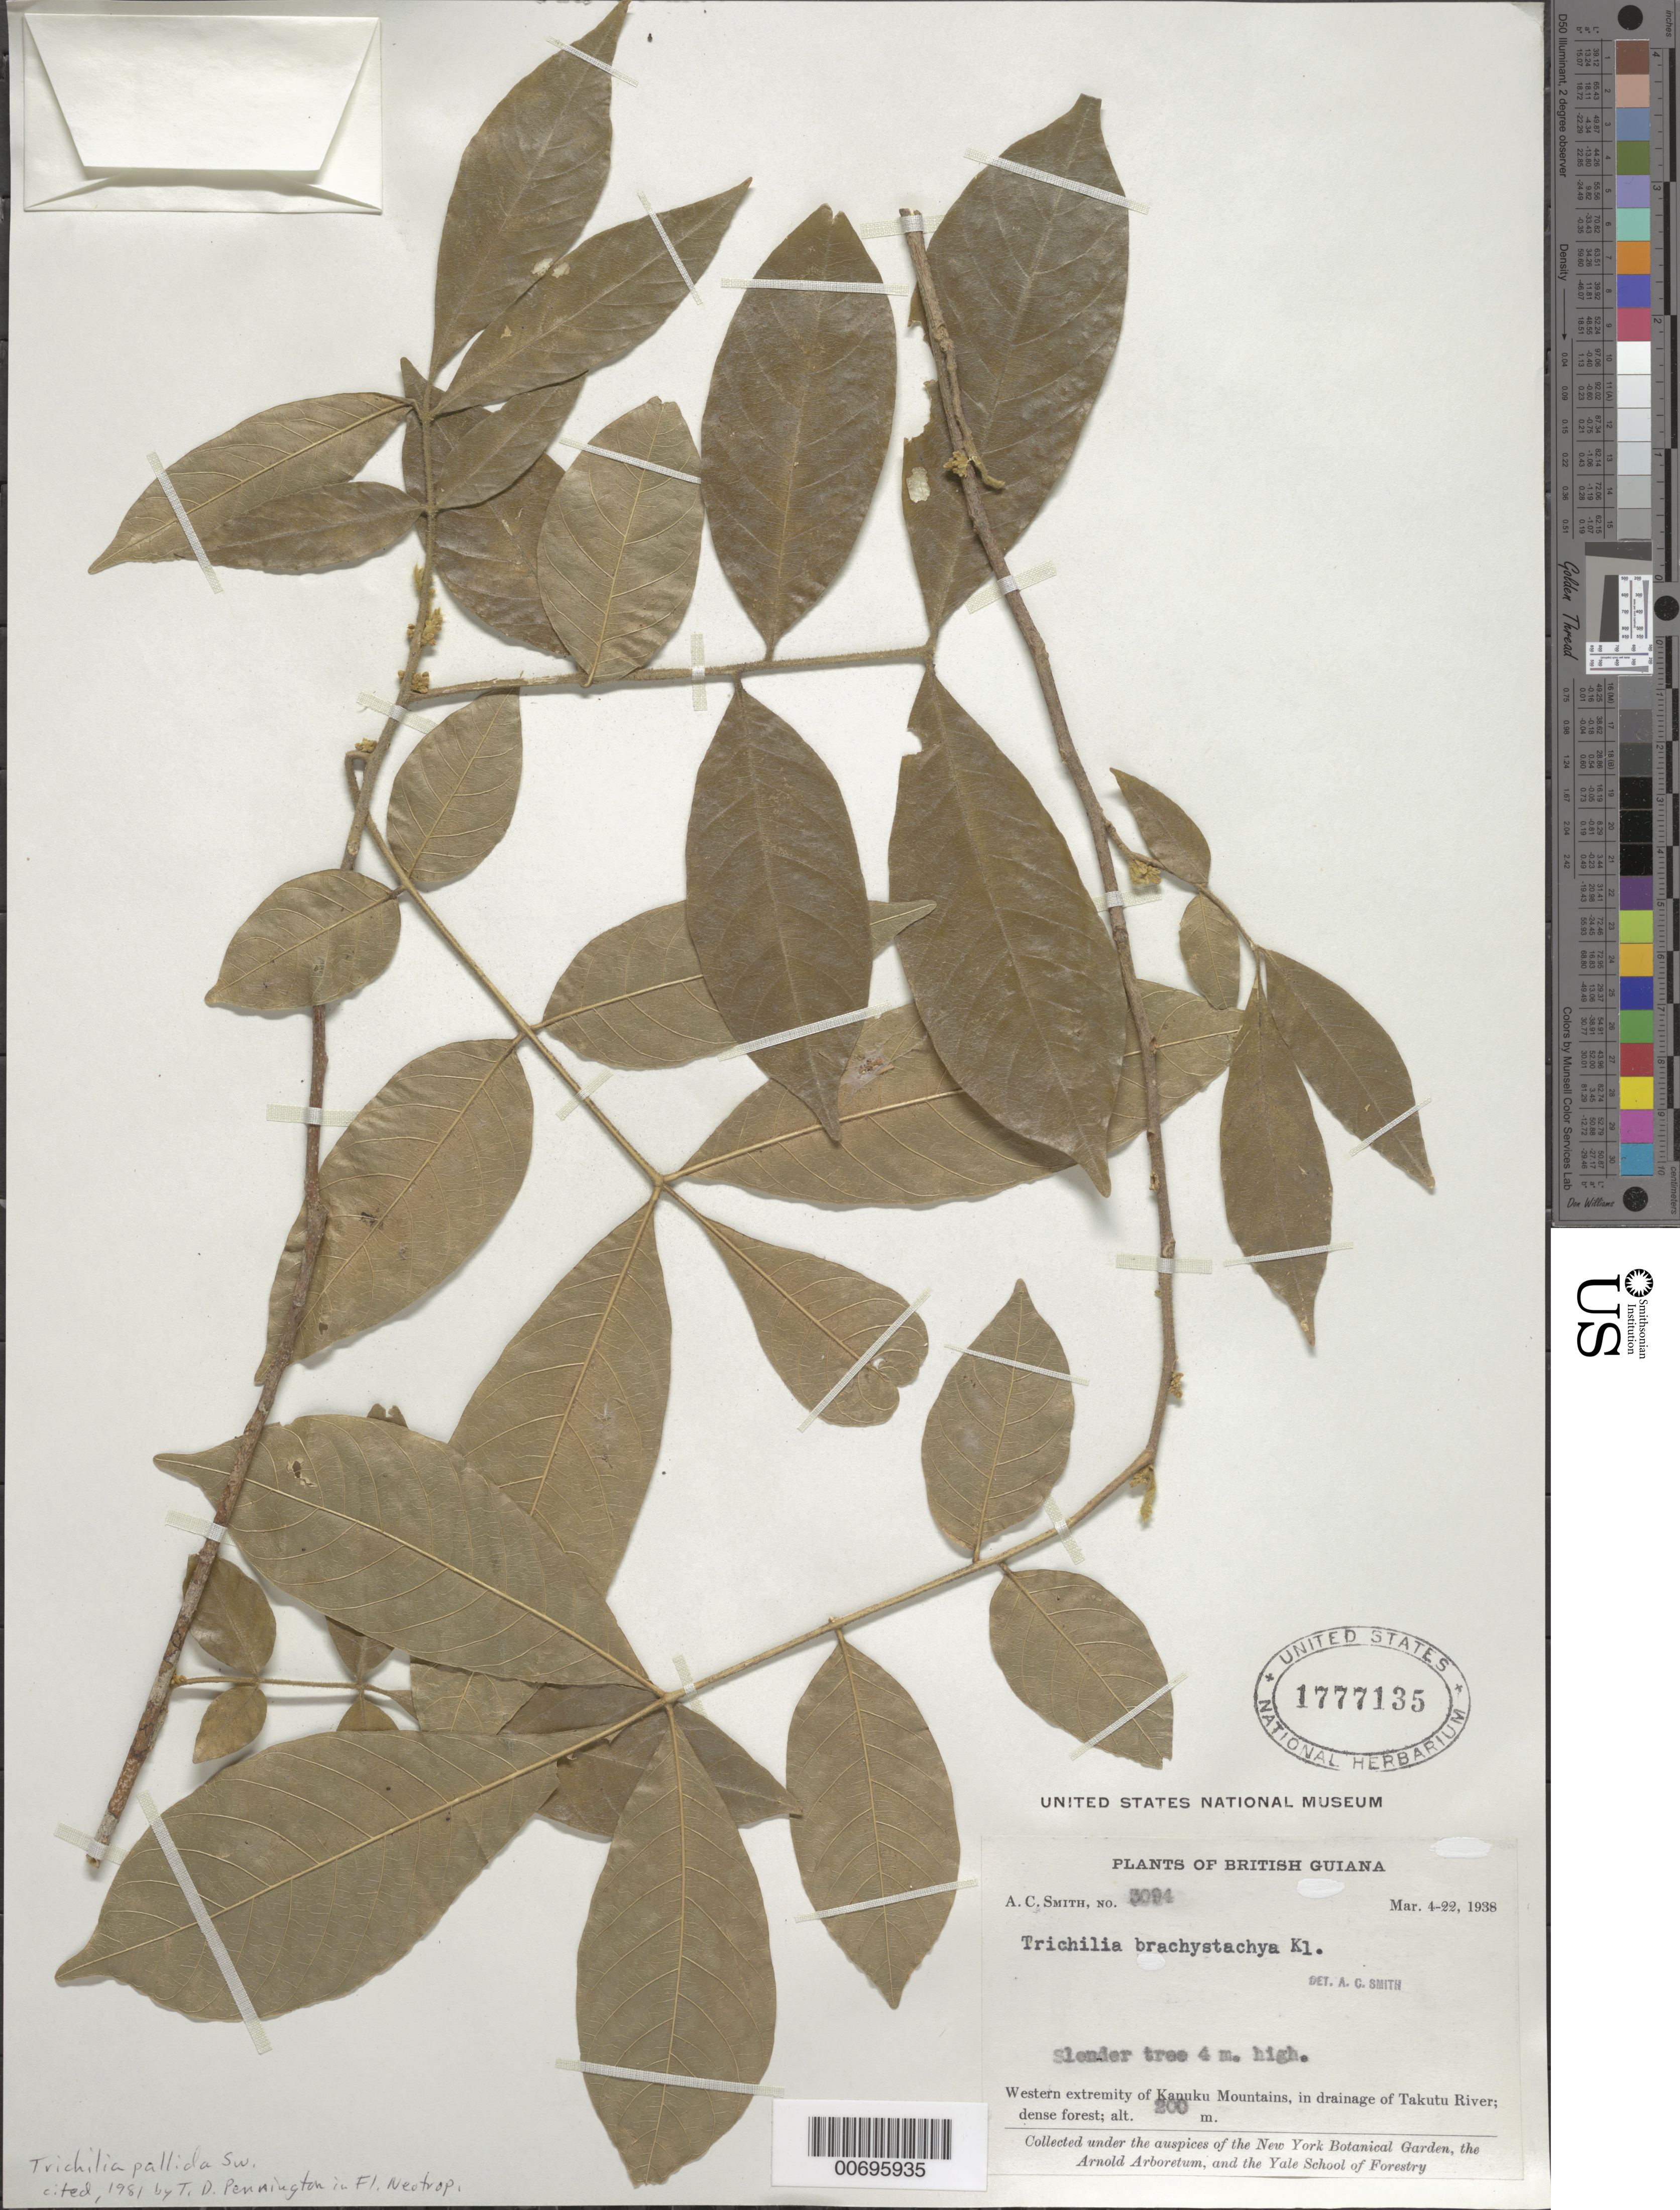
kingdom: Plantae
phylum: Tracheophyta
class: Magnoliopsida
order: Sapindales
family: Meliaceae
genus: Trichilia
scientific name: Trichilia pallida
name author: Sw.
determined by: Pennington, T. D., (K)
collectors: A. C. Smith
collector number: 3094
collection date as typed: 4-Mar-38 to 22-Mar-38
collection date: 1938-03-04/1938-03-22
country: Guyana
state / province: U. Takutu-U. Essequibo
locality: Kanuku Mts., drainage of Takutu R., western extremity of Kanuku Mountains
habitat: Dense forest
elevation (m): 200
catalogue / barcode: US 1777135